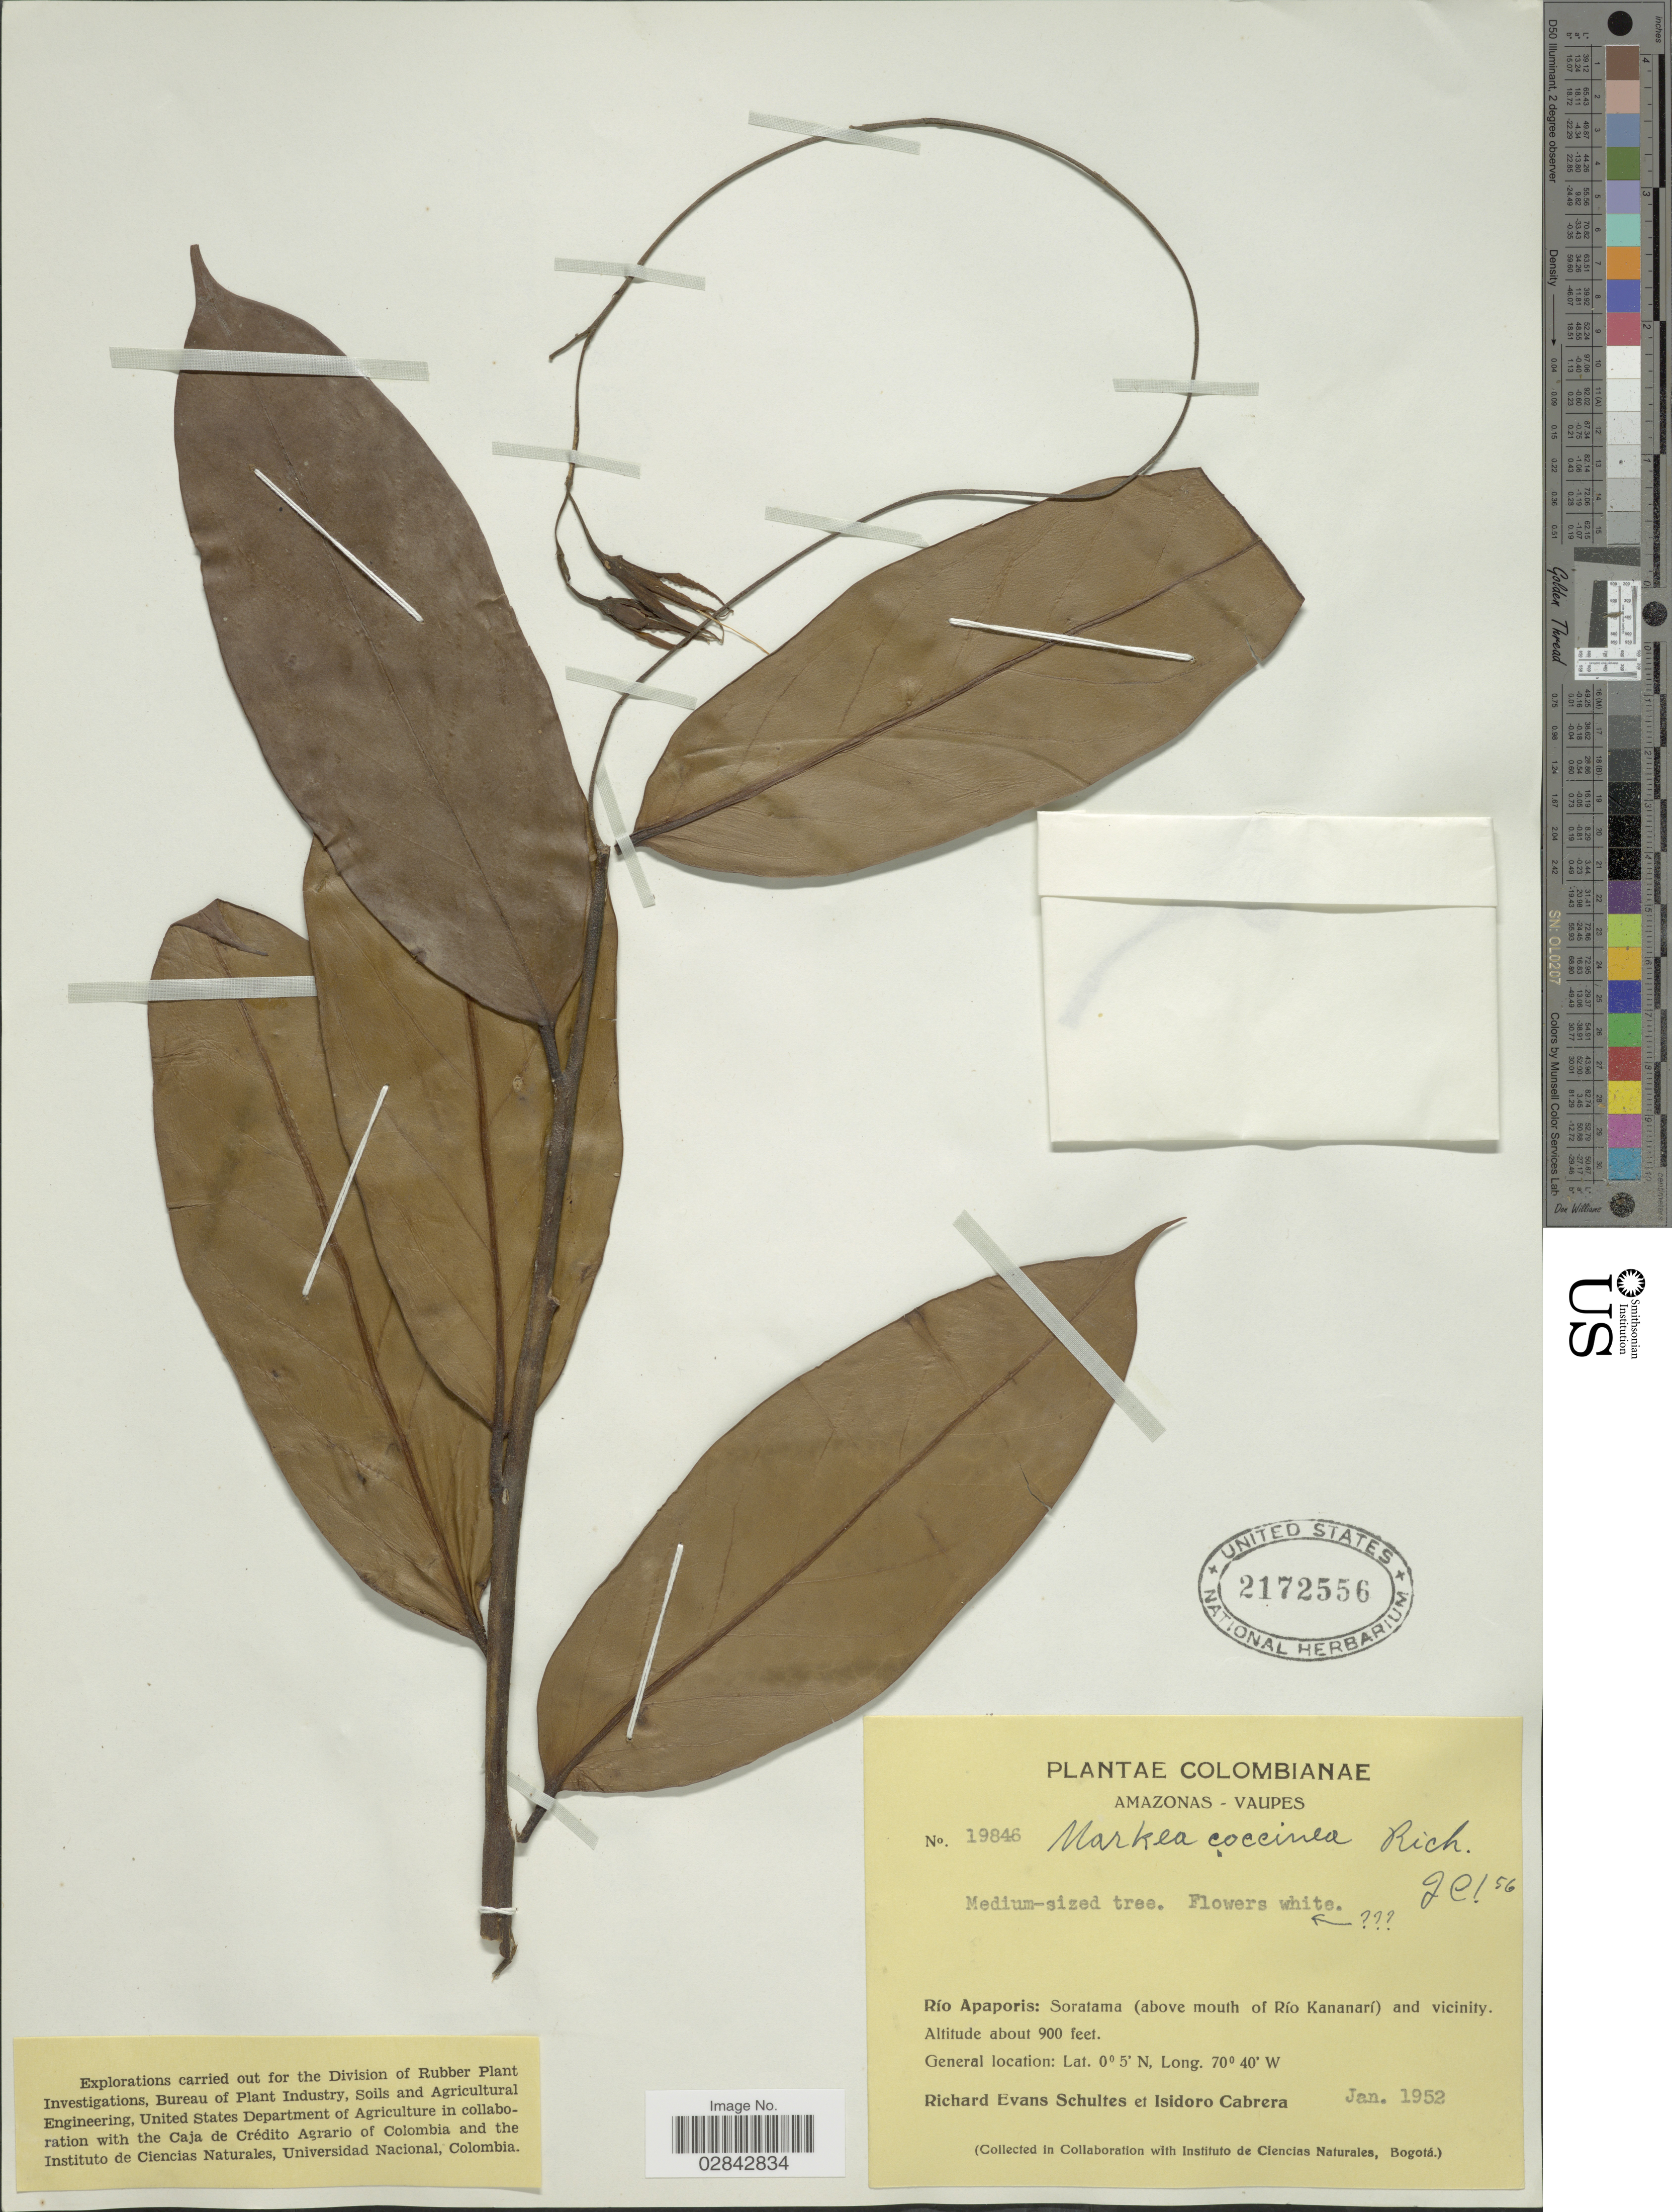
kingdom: Plantae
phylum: Tracheophyta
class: Magnoliopsida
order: Solanales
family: Solanaceae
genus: Markea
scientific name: Markea coccinea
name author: Rich.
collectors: R. E. Schultes & I. Cabrera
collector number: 19846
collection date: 1952-01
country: Colombia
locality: Amazonas-Vaupes. Río Apaporis: Soratama (above mouth of Río Kananarí) and vicinity.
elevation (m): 274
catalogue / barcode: US 2172556